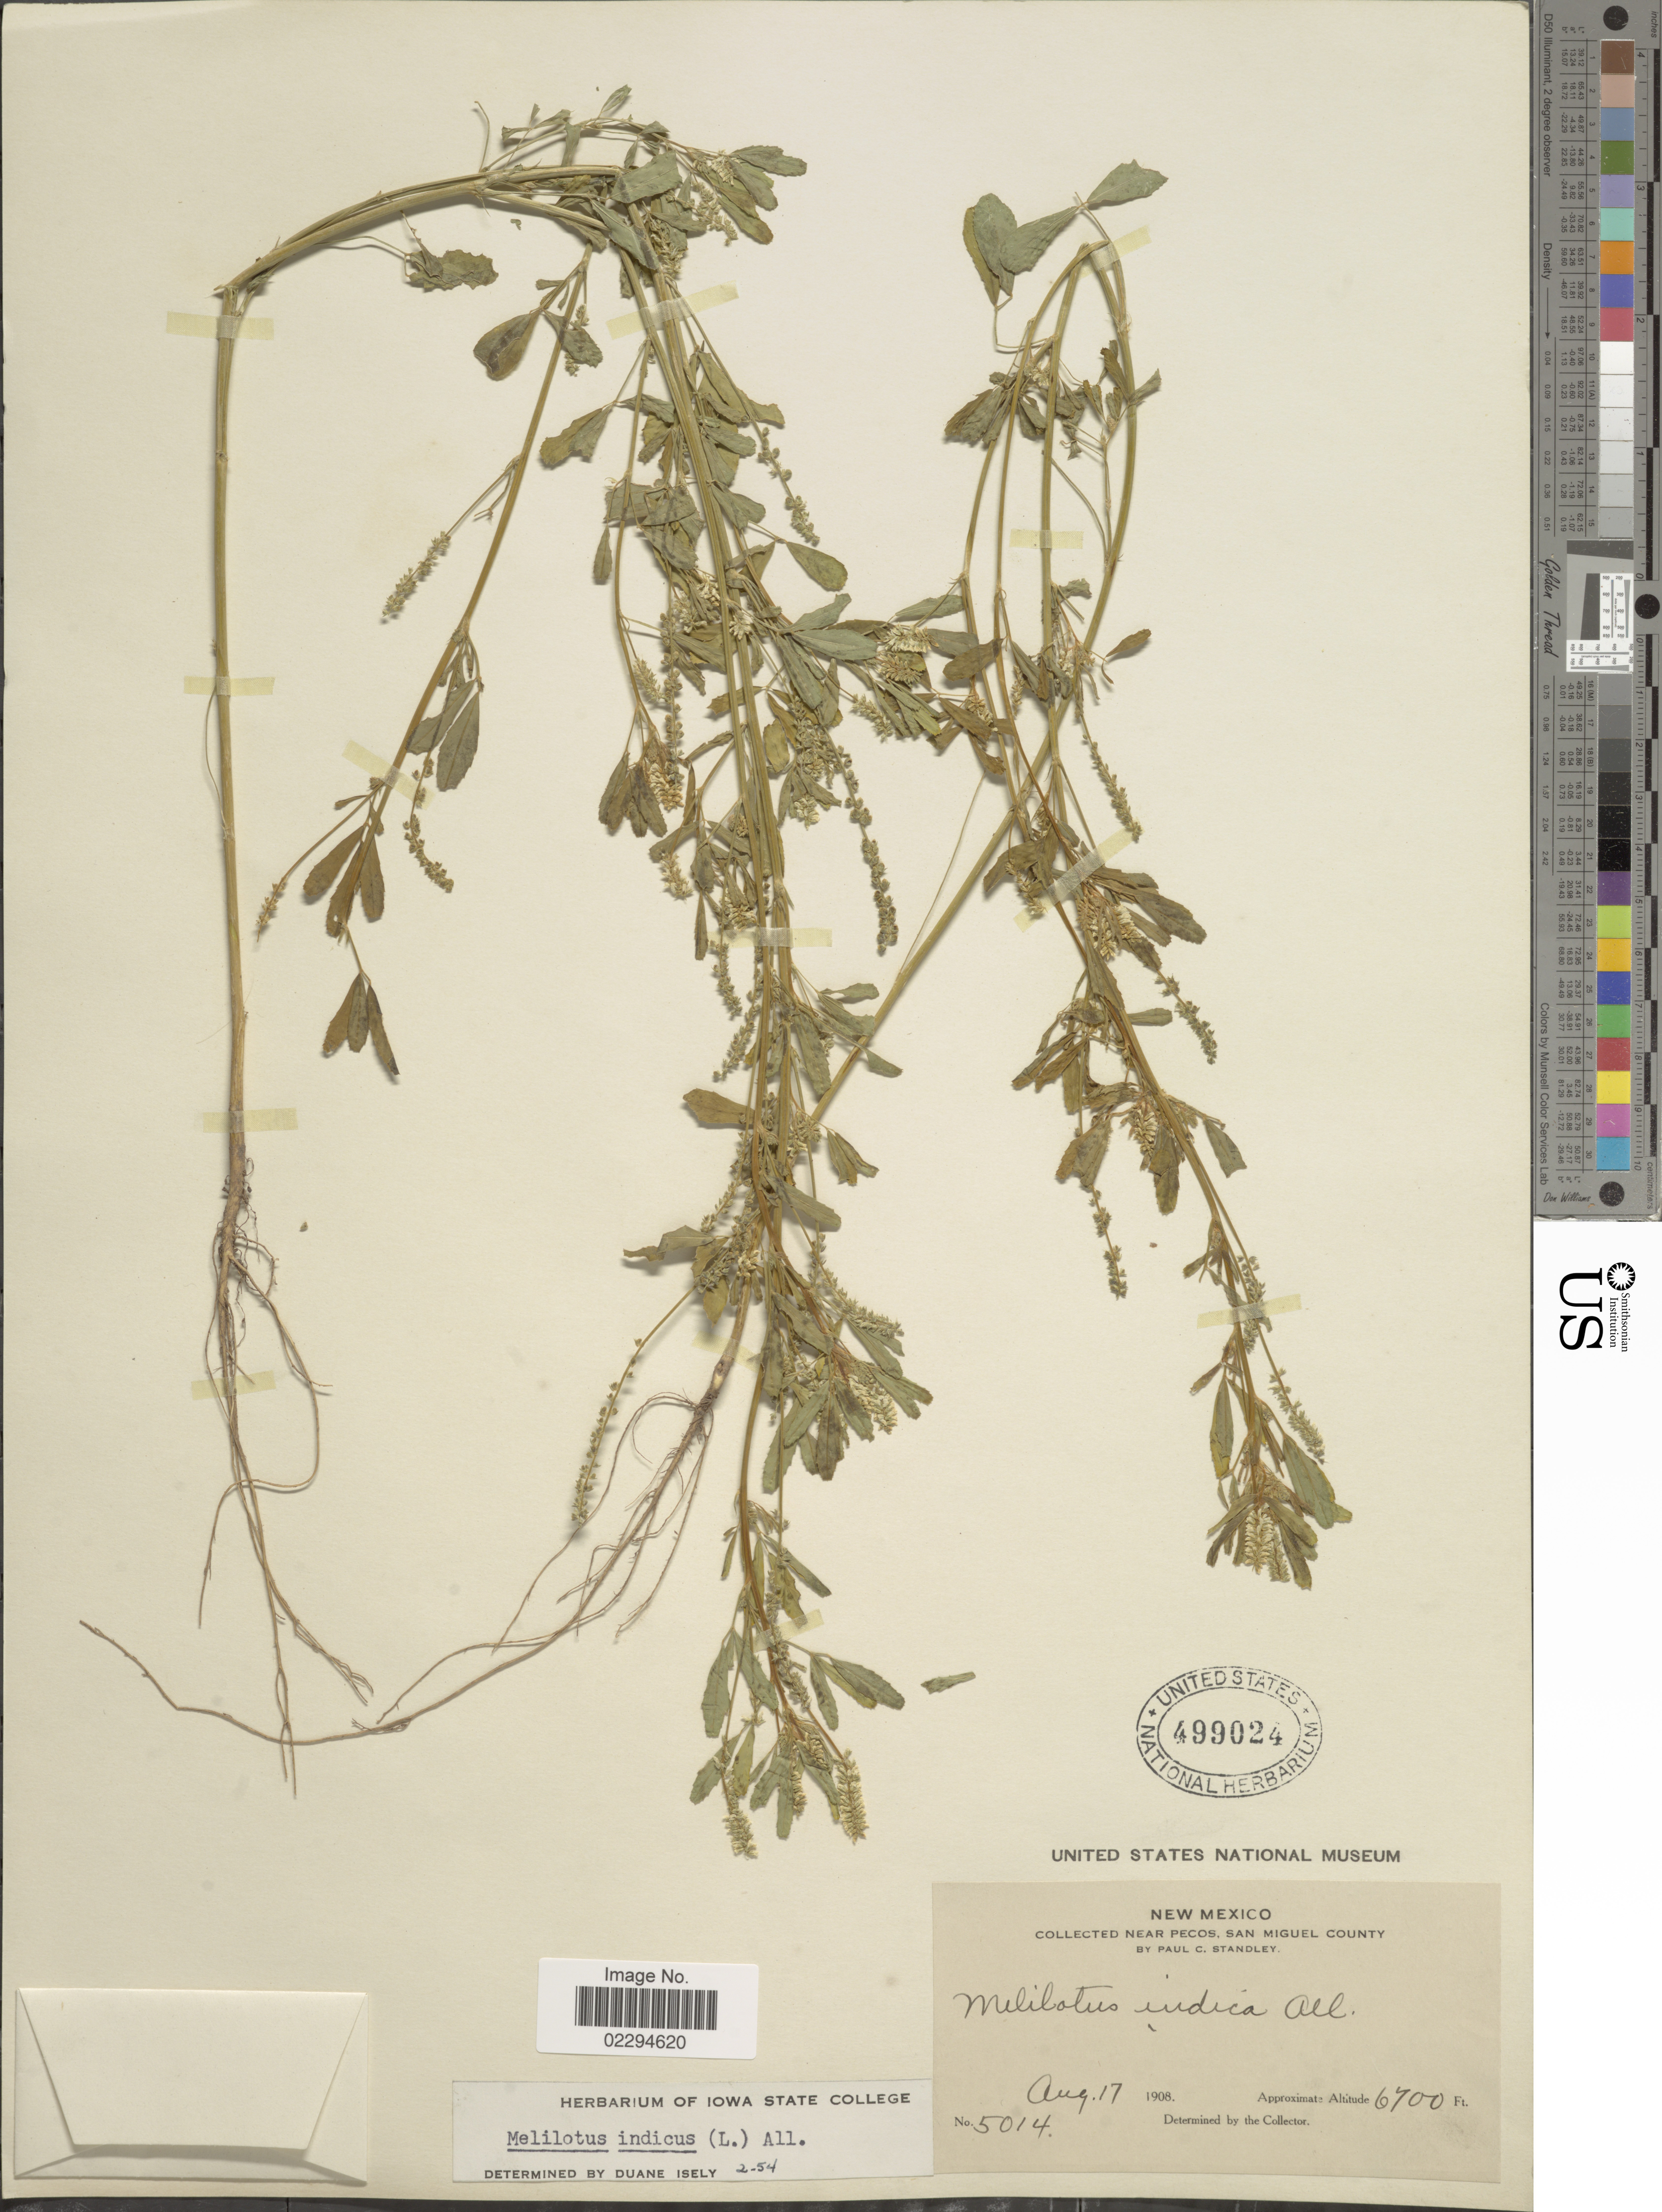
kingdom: Plantae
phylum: Tracheophyta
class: Magnoliopsida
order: Fabales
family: Fabaceae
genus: Melilotus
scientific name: Melilotus indicus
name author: (L.) All.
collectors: P. C. Standley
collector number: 5014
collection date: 1908-08-17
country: United States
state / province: New Mexico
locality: Near Pecos, San Miguel County.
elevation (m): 2042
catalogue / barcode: US 499024